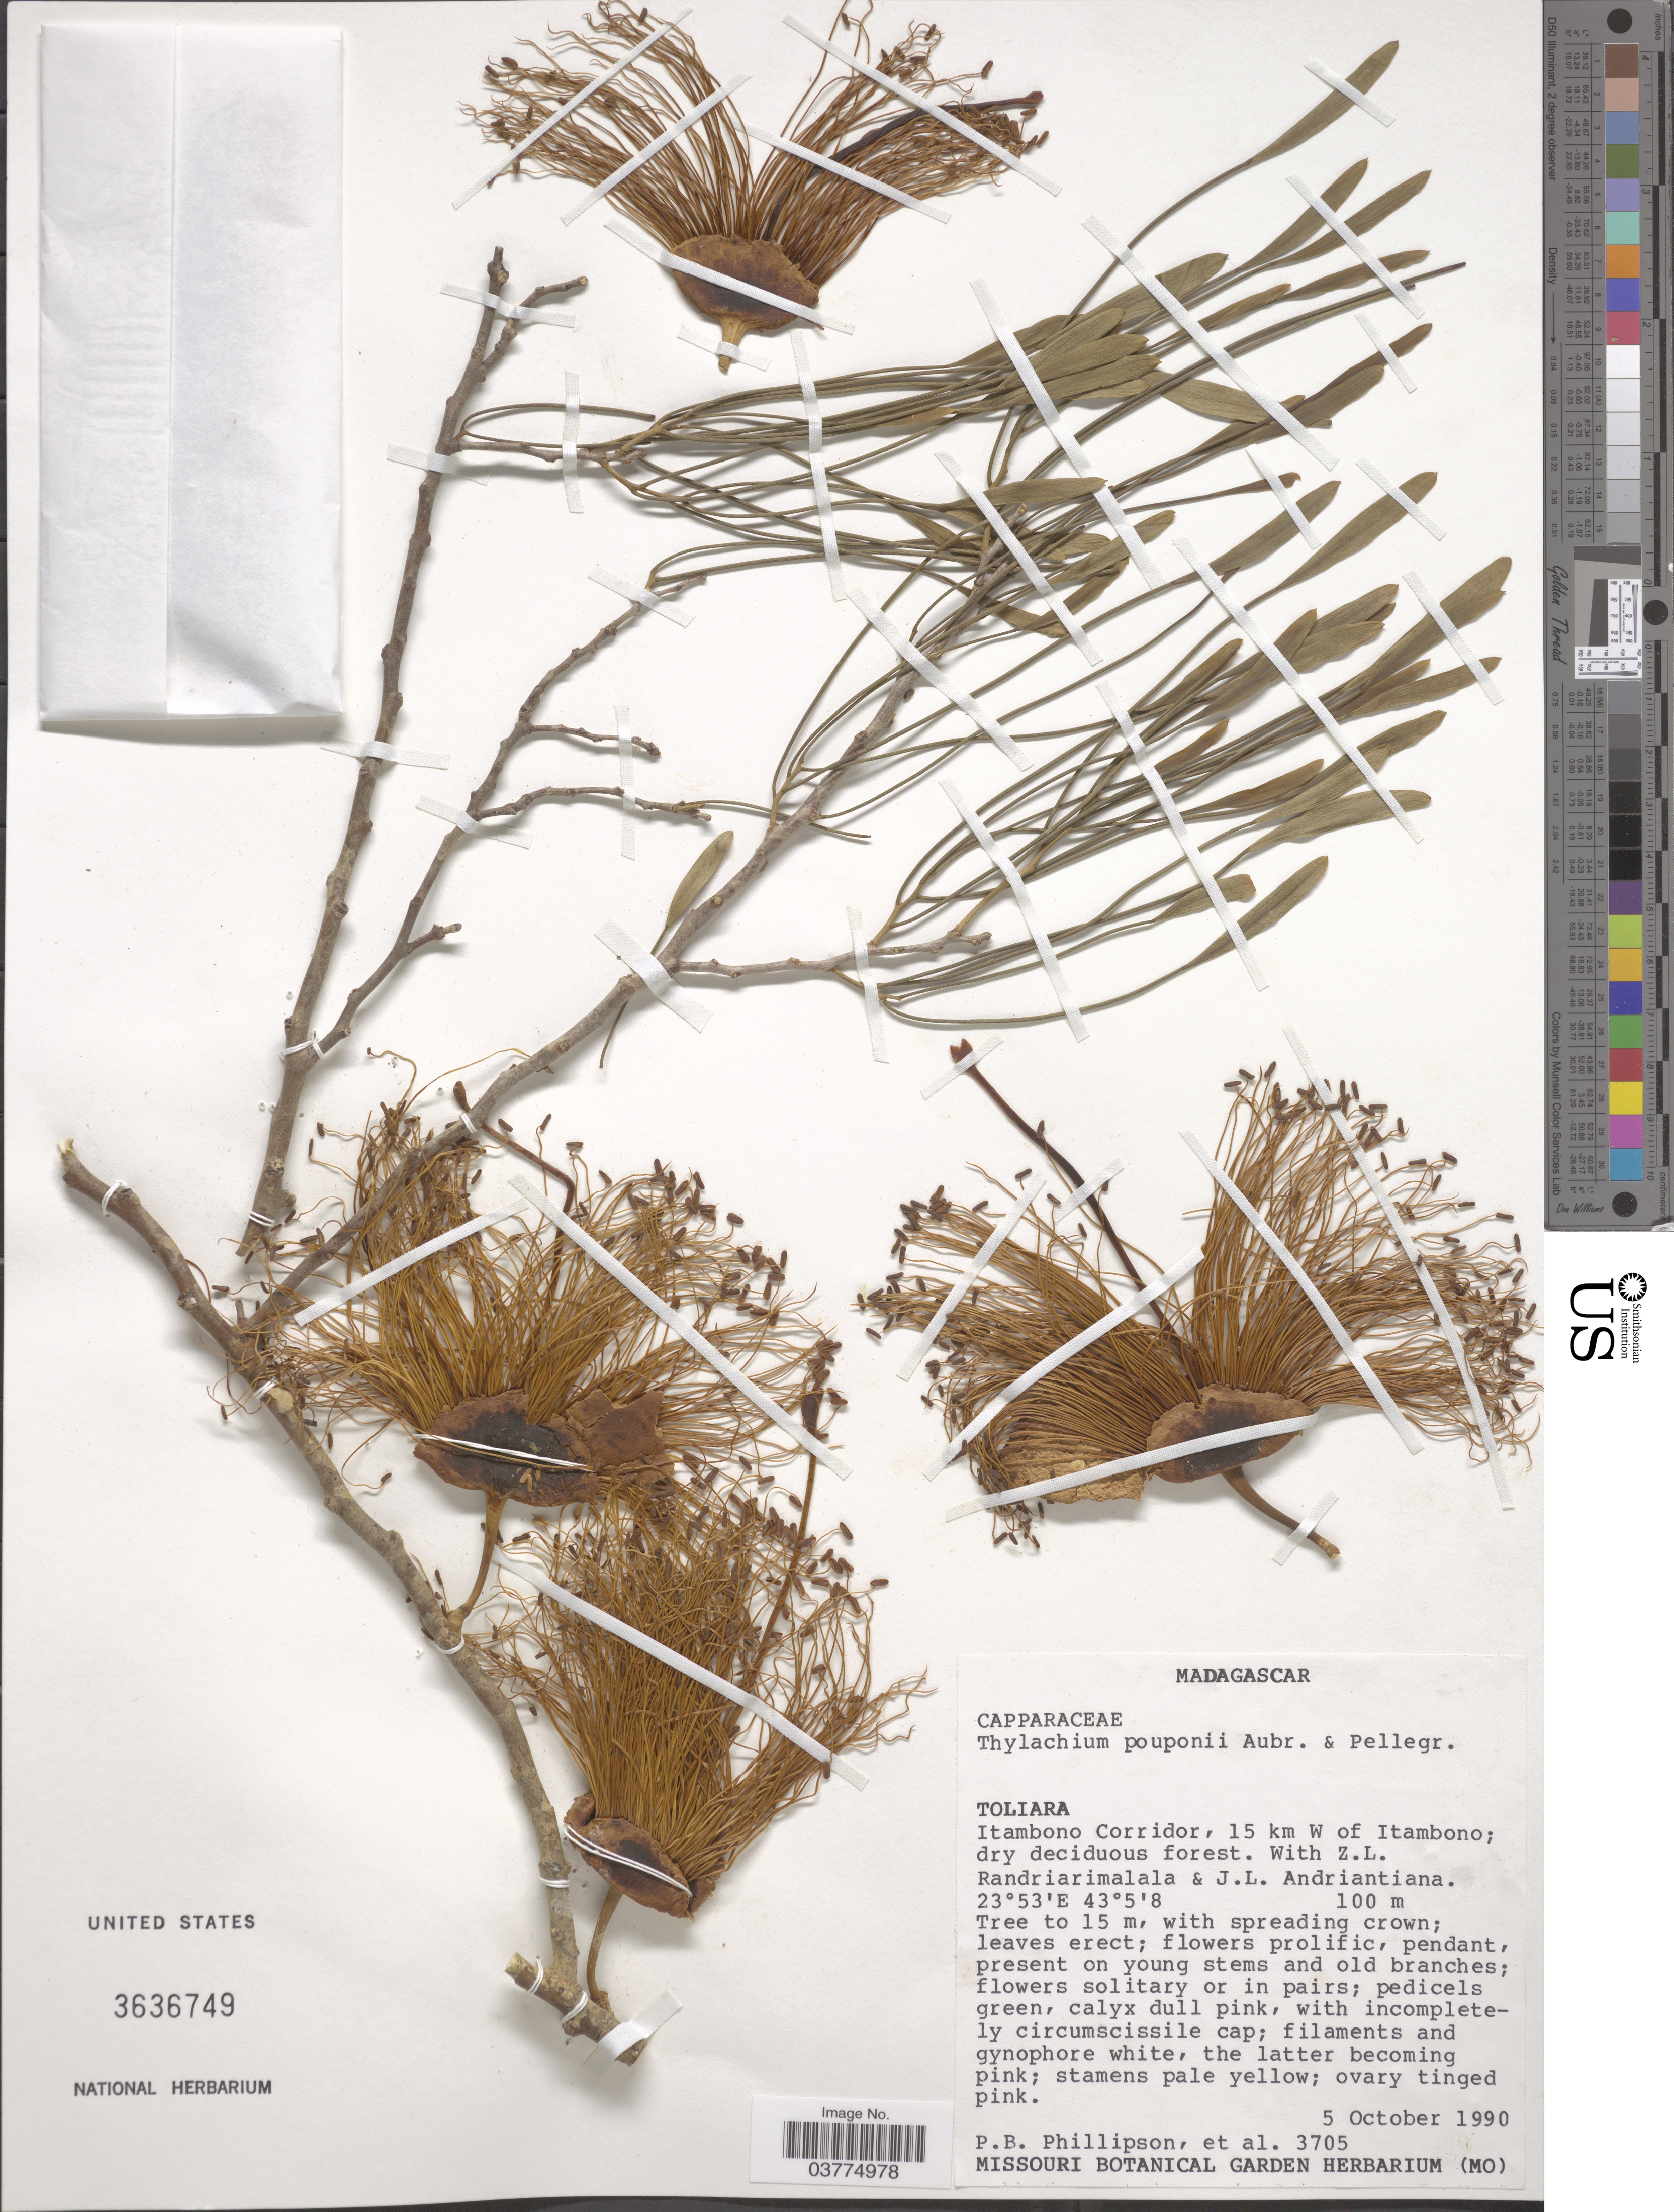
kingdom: Plantae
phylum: Tracheophyta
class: Magnoliopsida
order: Brassicales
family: Capparaceae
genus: Thilachium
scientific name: Thilachium pouponii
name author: Aubrév. & Pellegr.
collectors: P. B. Phillipson, Z. Randriarimalala & J. Andriantiana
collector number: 3705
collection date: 1990-10-05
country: Madagascar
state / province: Atsimo-Andrefana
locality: Itambono Corridor, 15 km W of Itambono.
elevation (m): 100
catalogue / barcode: US 3636749